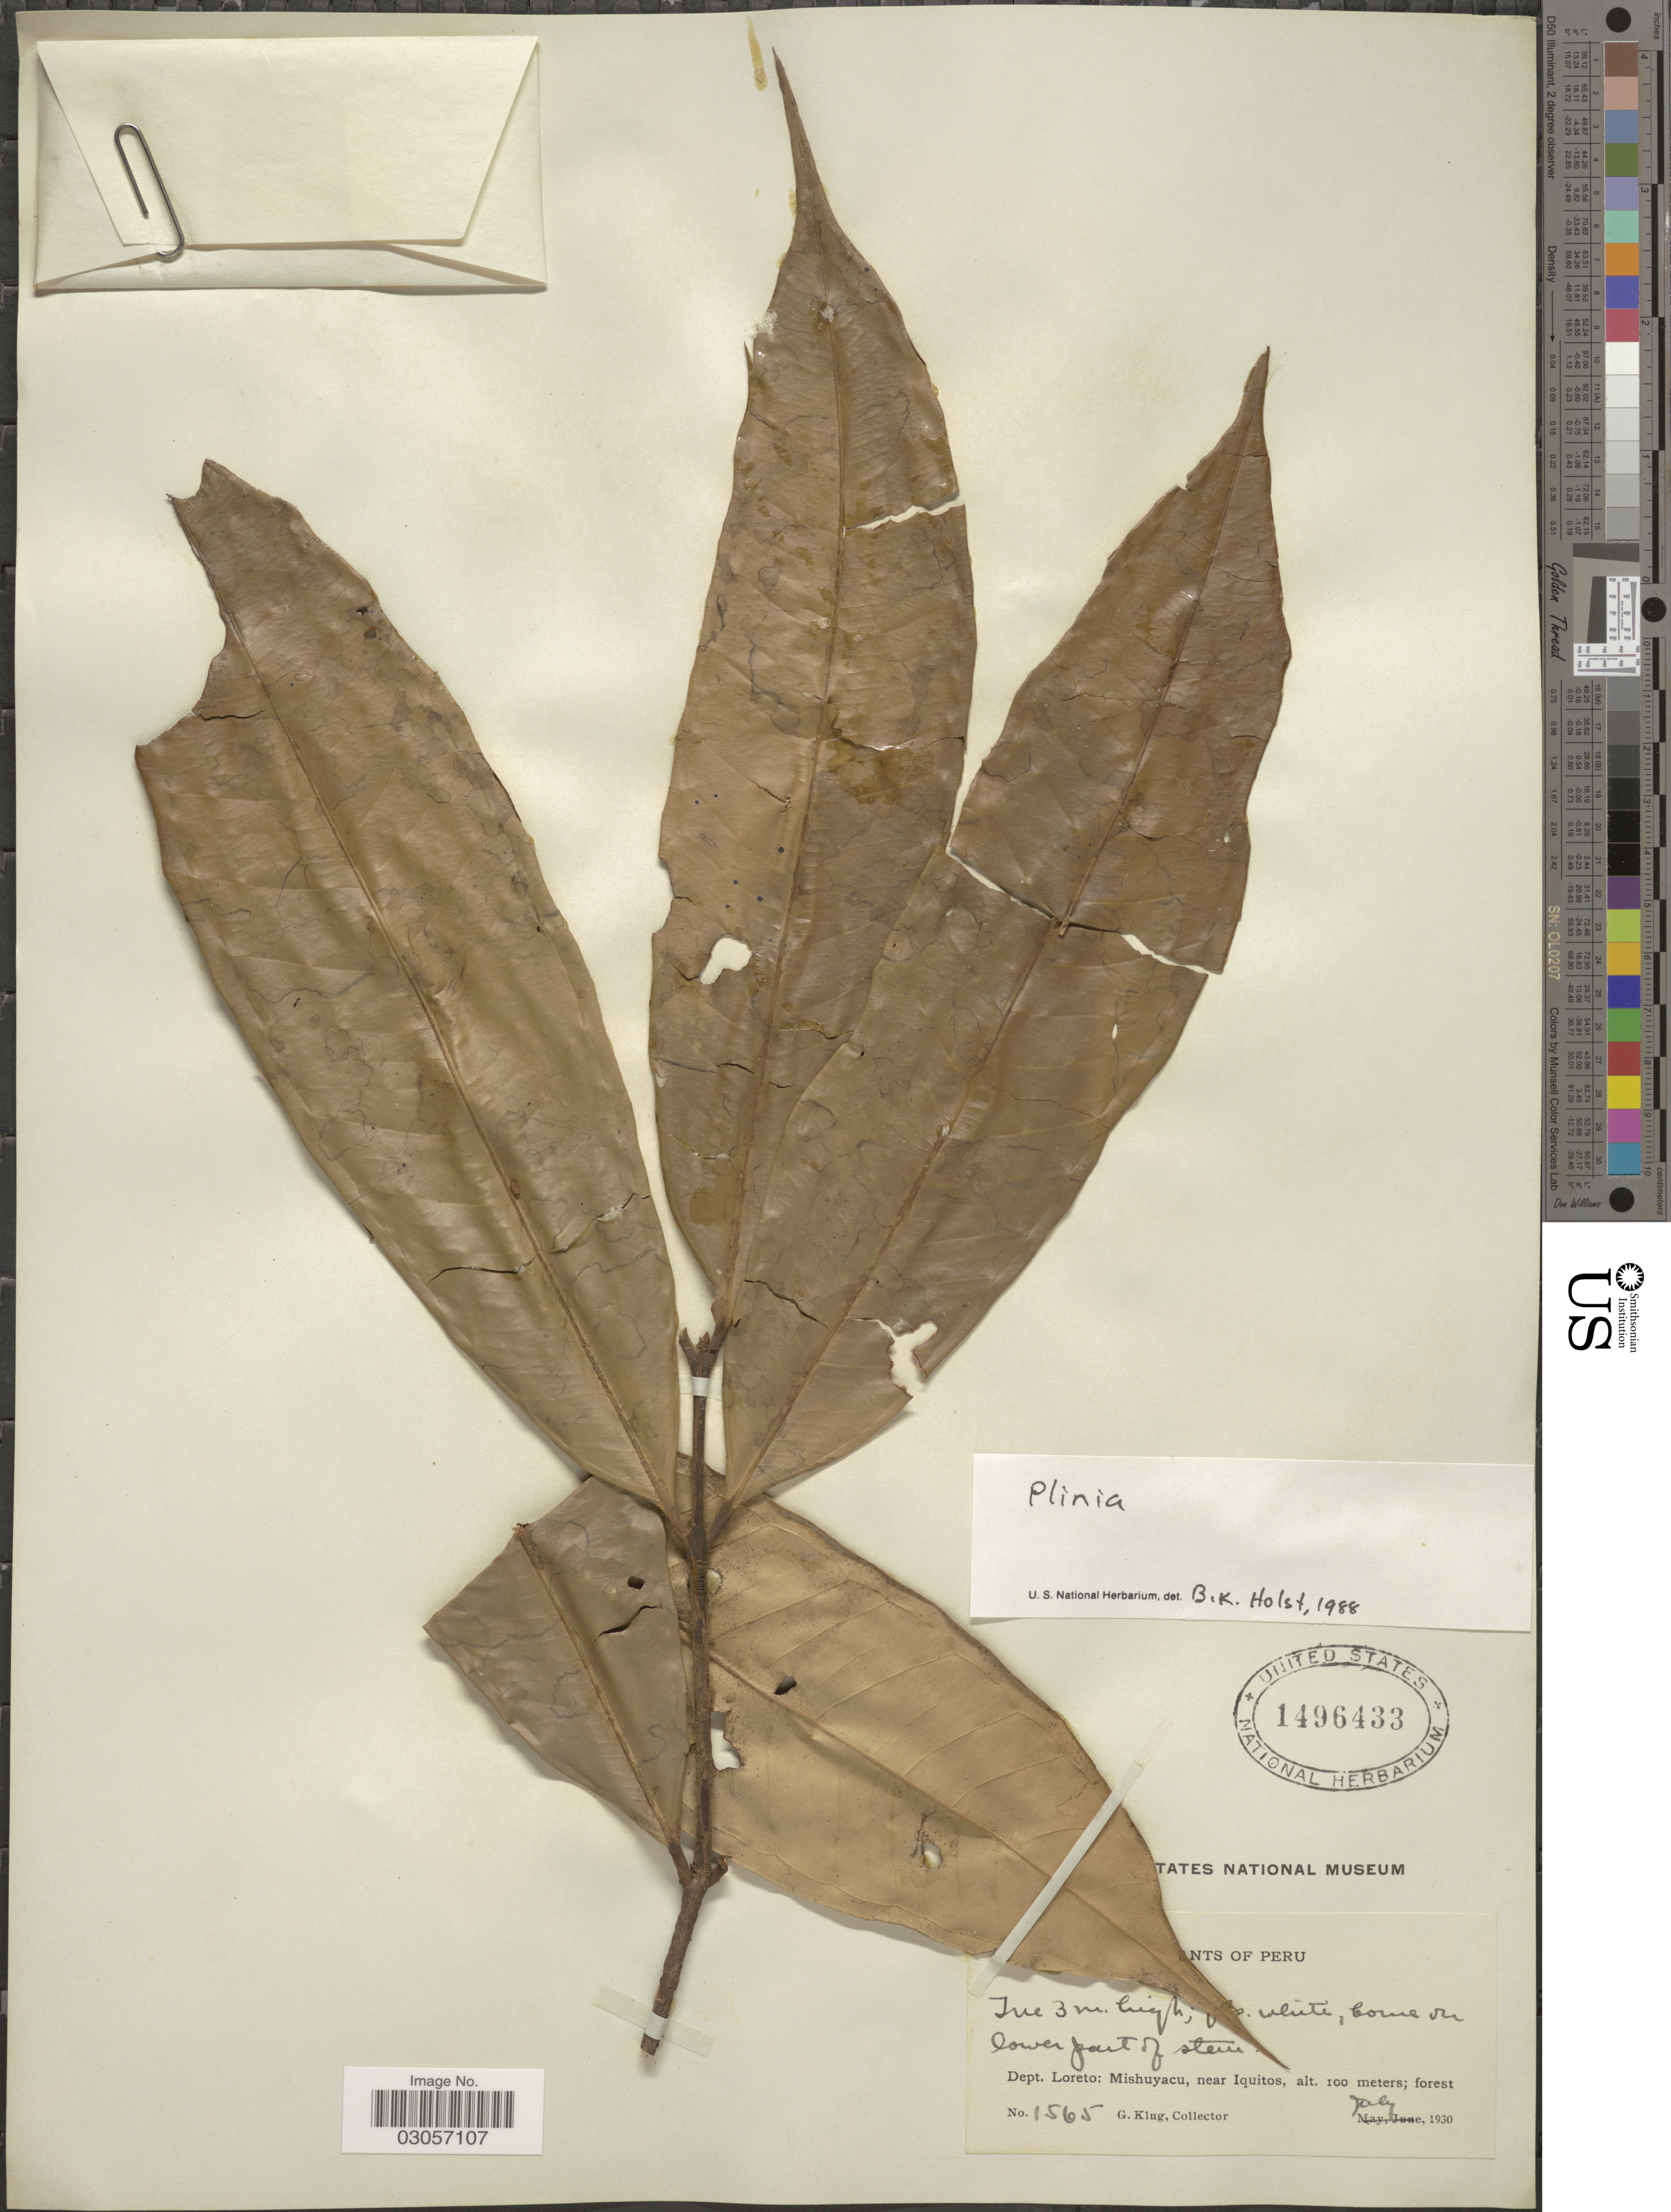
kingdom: Plantae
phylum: Tracheophyta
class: Magnoliopsida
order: Myrtales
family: Myrtaceae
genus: Plinia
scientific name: Plinia sp.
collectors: G. Klug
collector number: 1565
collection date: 1930-07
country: Peru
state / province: Loreto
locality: Dept. Loreto: Mishuyacu, near Iquitos.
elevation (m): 100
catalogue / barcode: US 1496433